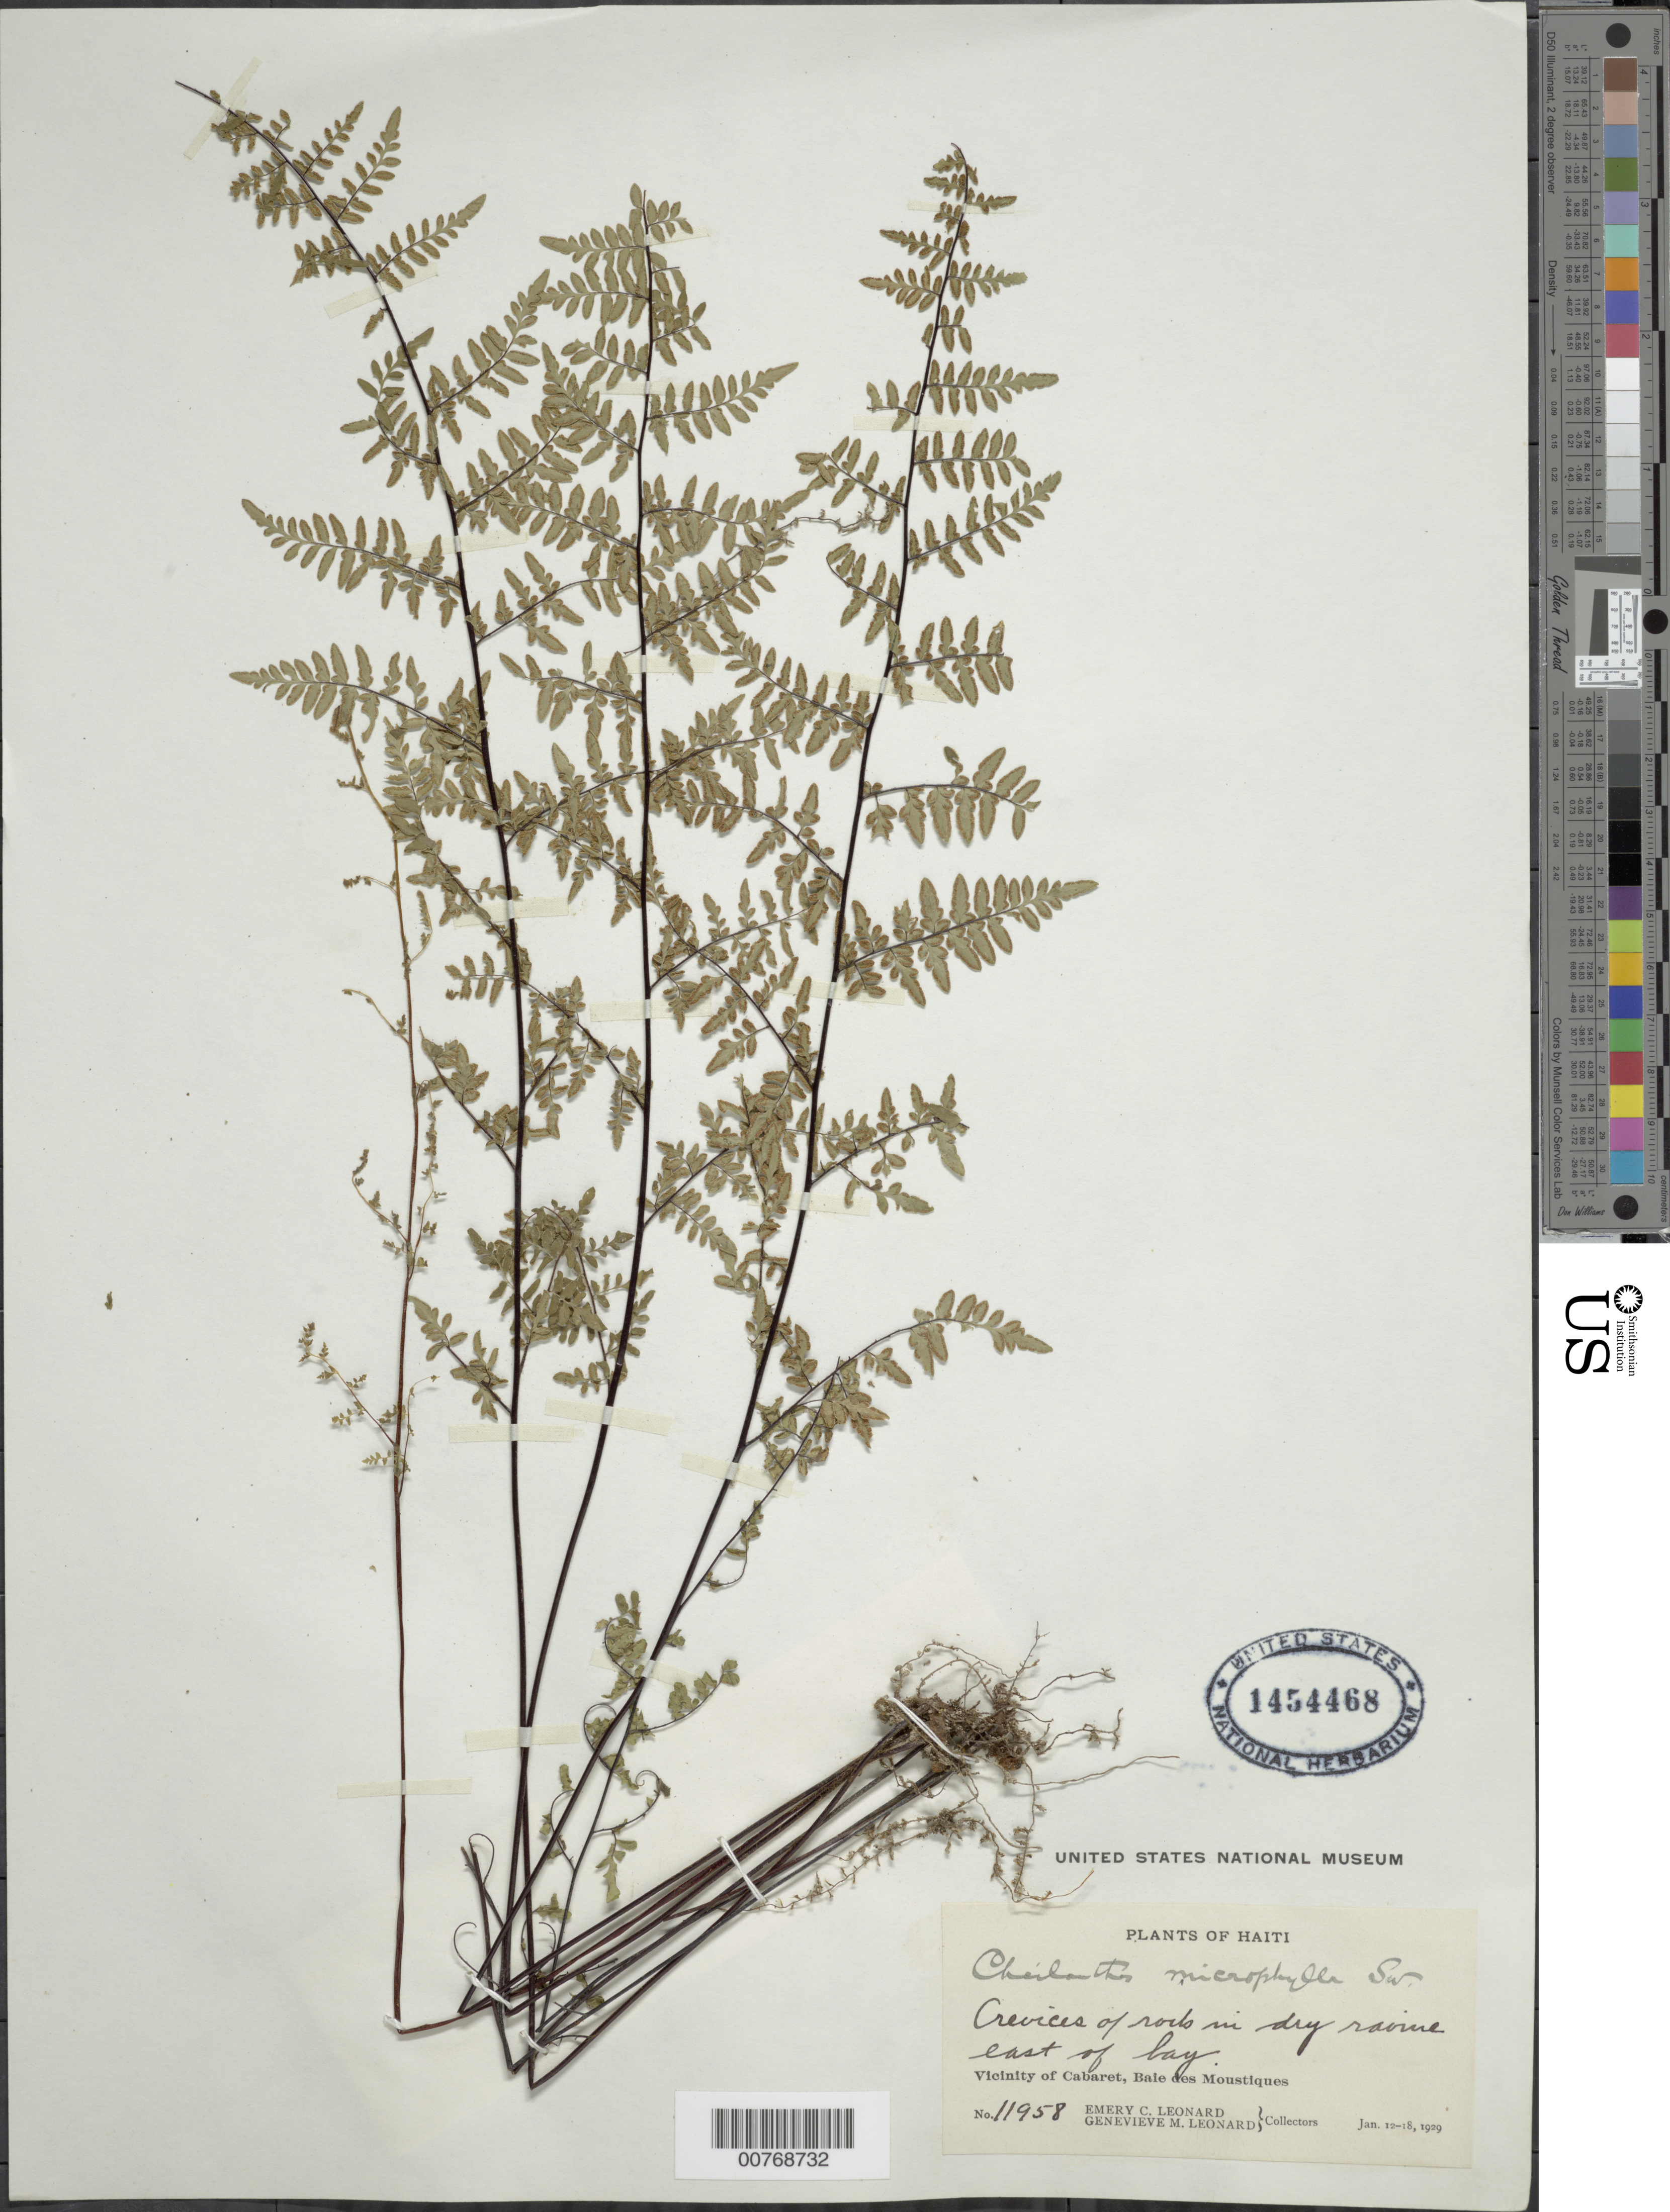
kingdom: Plantae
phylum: Tracheophyta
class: Polypodiopsida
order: Polypodiales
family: Pteridaceae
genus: Myriopteris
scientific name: Myriopteris microphylla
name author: (Sw.) Grusz & Windham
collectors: E. C. Leonard & G. M. Leonard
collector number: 11958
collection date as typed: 12 Jan 1929 to 18 Jan 1929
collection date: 1929-01-12/1929-01-18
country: Haiti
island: Hispaniola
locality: Vicinity of Cabaret, Baie des Moustiques, dry ravine east of bay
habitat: Crevices of rock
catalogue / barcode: US 1454468